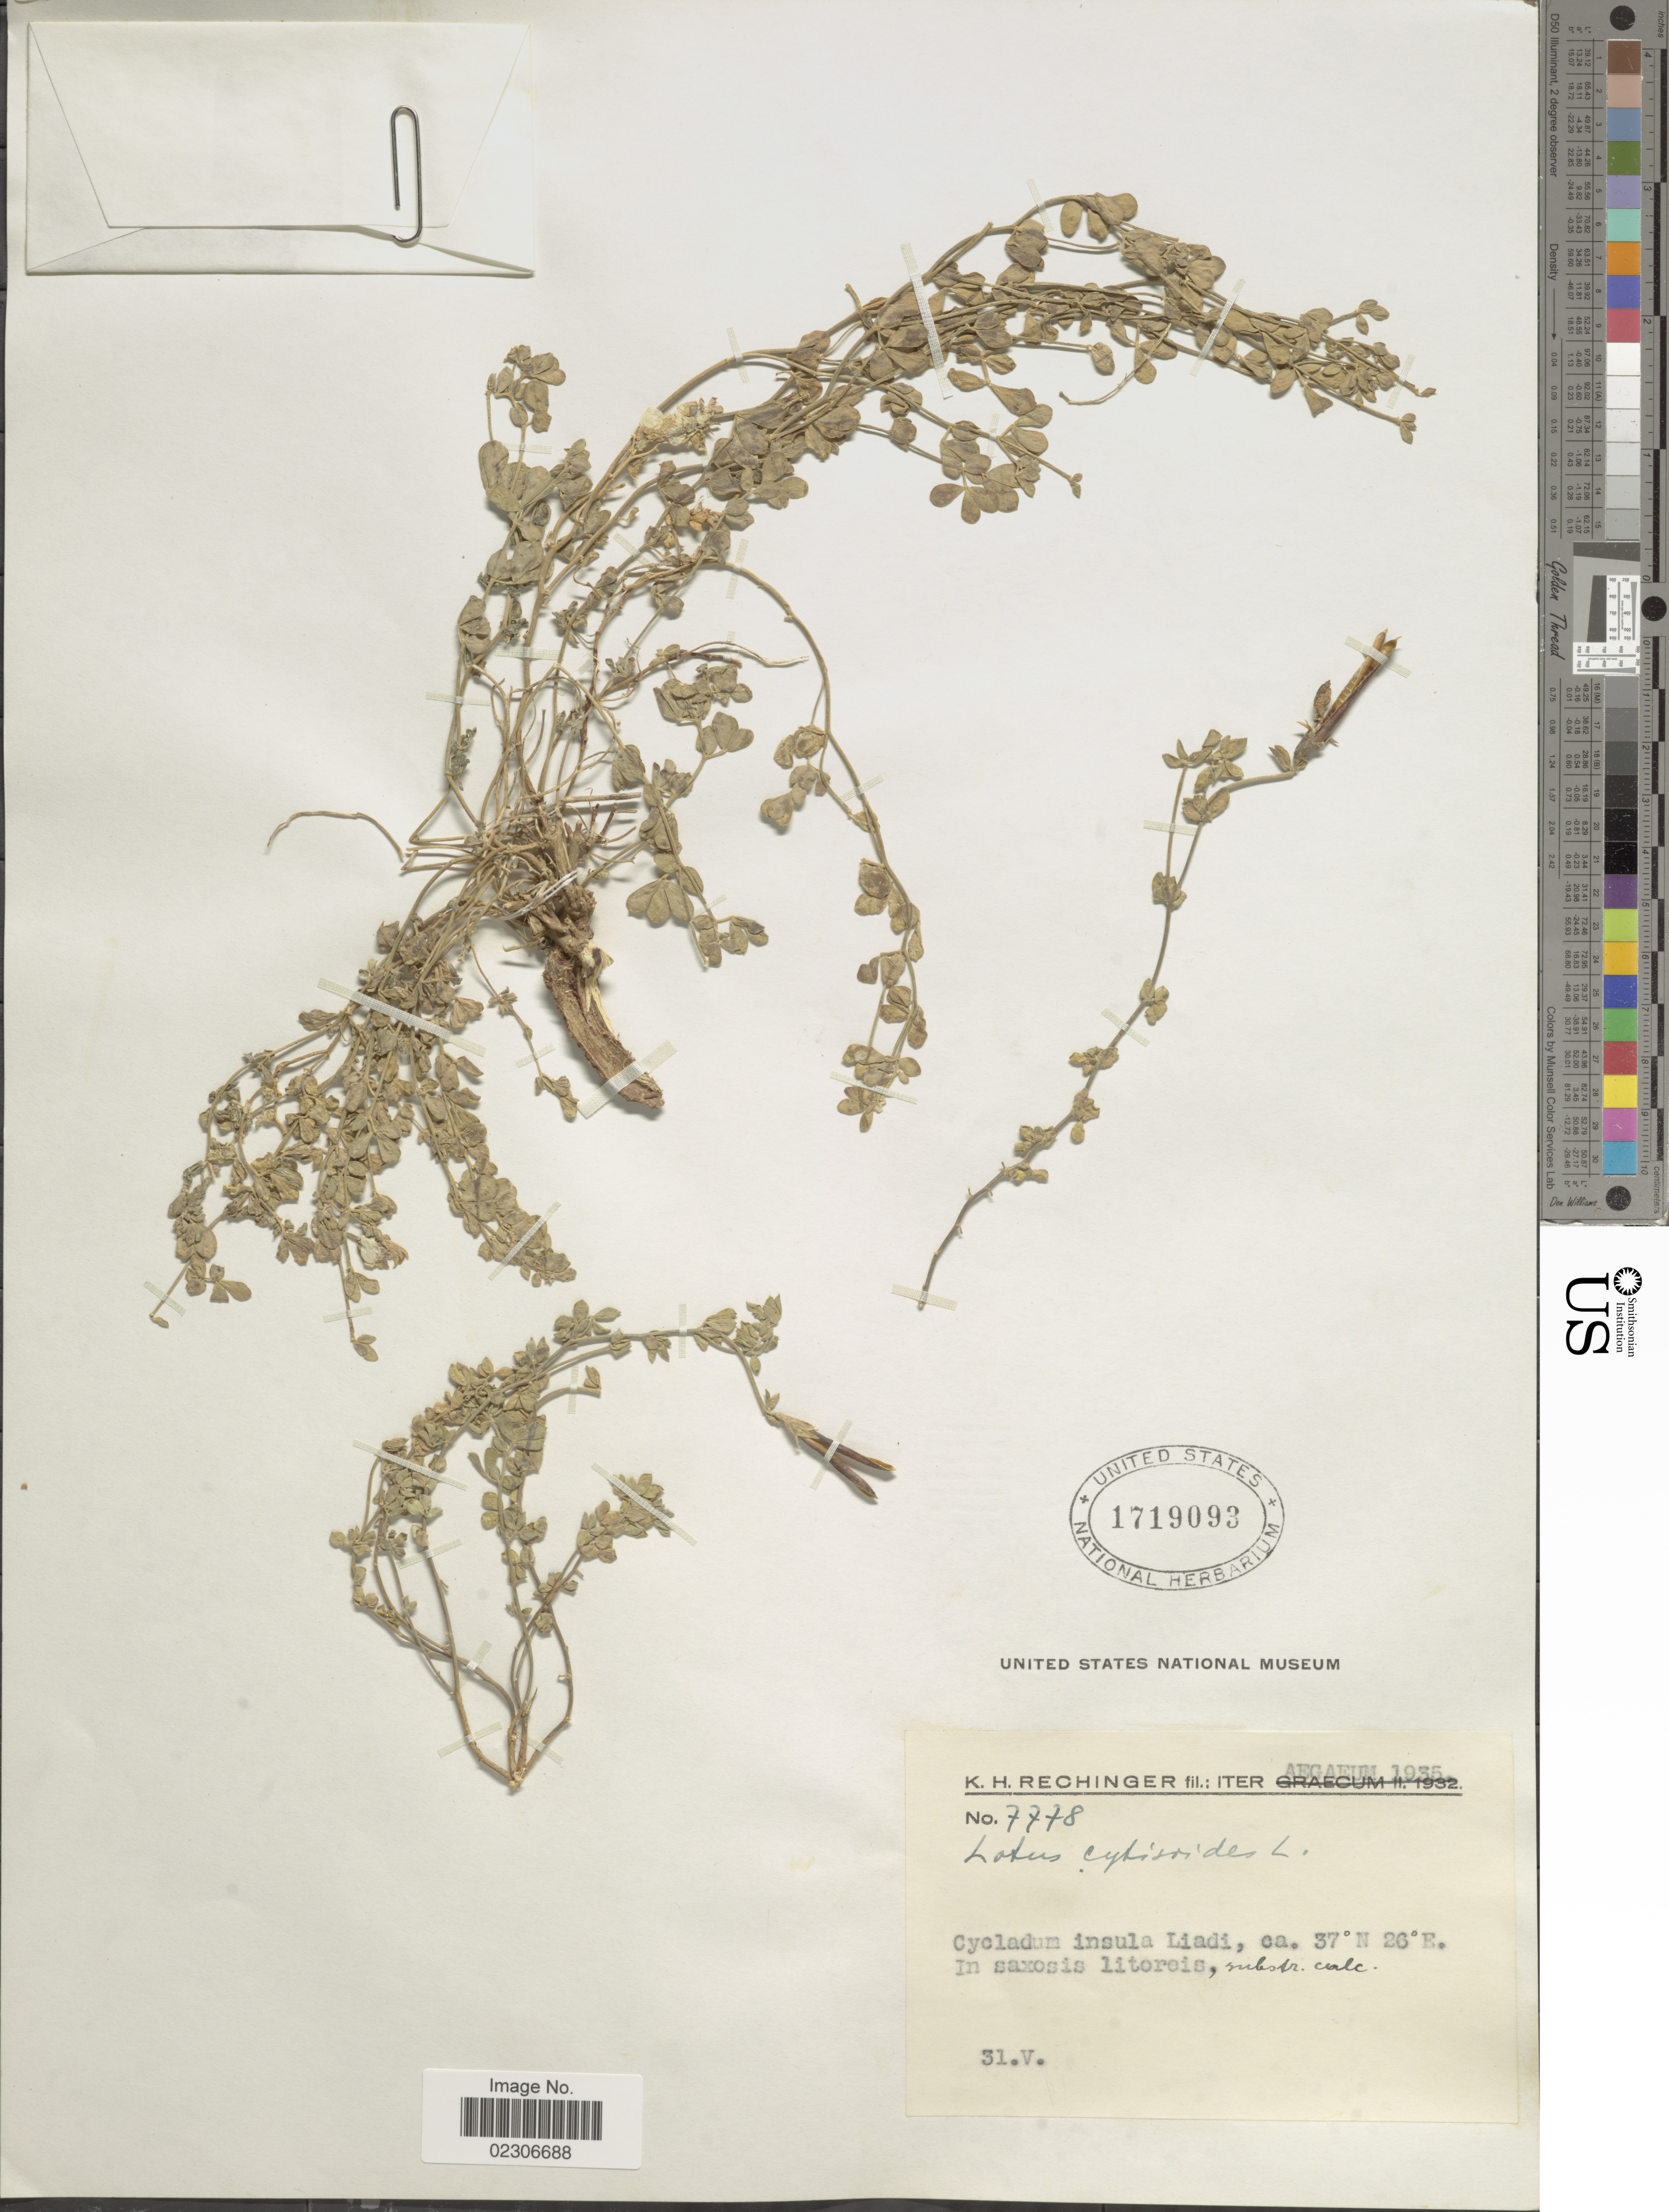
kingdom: Plantae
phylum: Tracheophyta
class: Magnoliopsida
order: Fabales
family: Fabaceae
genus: Lotus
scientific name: Lotus cytisoides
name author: L.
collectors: K. H. Rechinger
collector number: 7778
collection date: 1935-05-31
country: Greece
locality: Aegaeum. Cycladum insula Liadi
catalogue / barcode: US 1719093